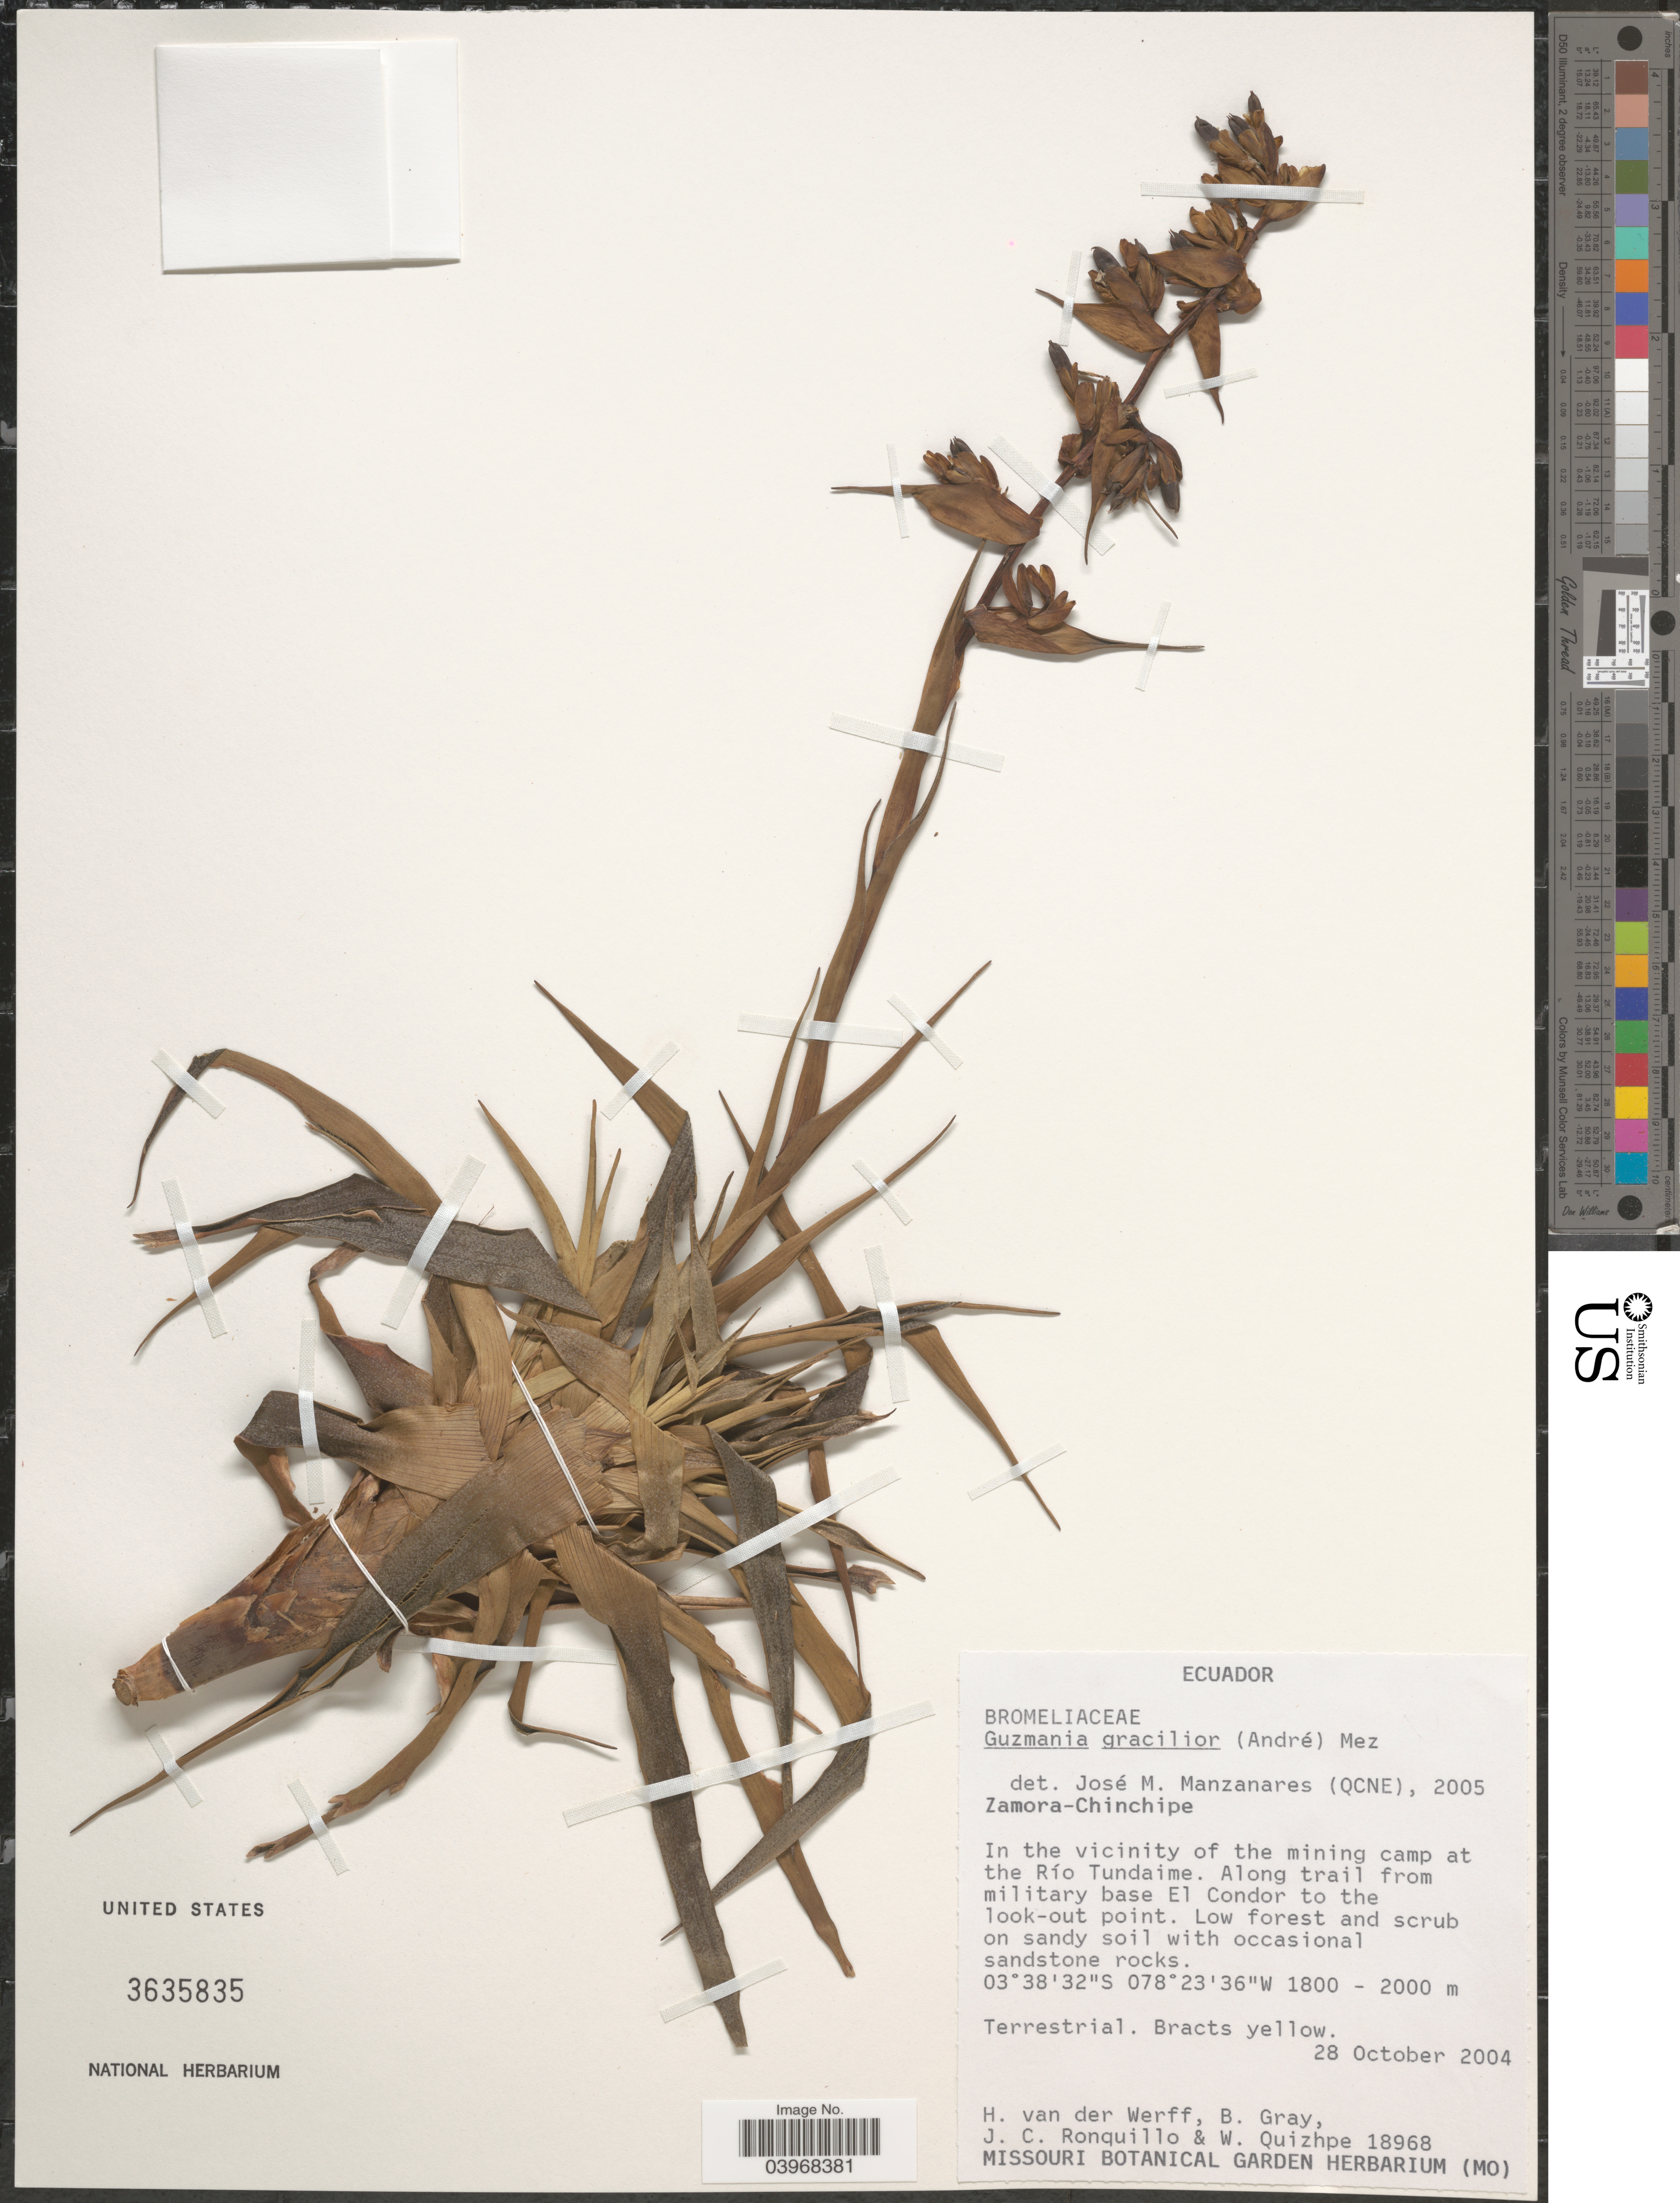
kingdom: Plantae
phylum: Tracheophyta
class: Liliopsida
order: Poales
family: Bromeliaceae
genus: Guzmania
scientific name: Guzmania gracilior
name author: (André) Mez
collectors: H. van der Werff, J. Ronquillo & W. Quizhpe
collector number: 18968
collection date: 2004-10-28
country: Ecuador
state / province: Zamora-Chinchipe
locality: In the vicinity of the mining camp at the Río Tundaime. Along trail from military base El Condor to the look-out point.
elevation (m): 1800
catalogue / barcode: US 3635835